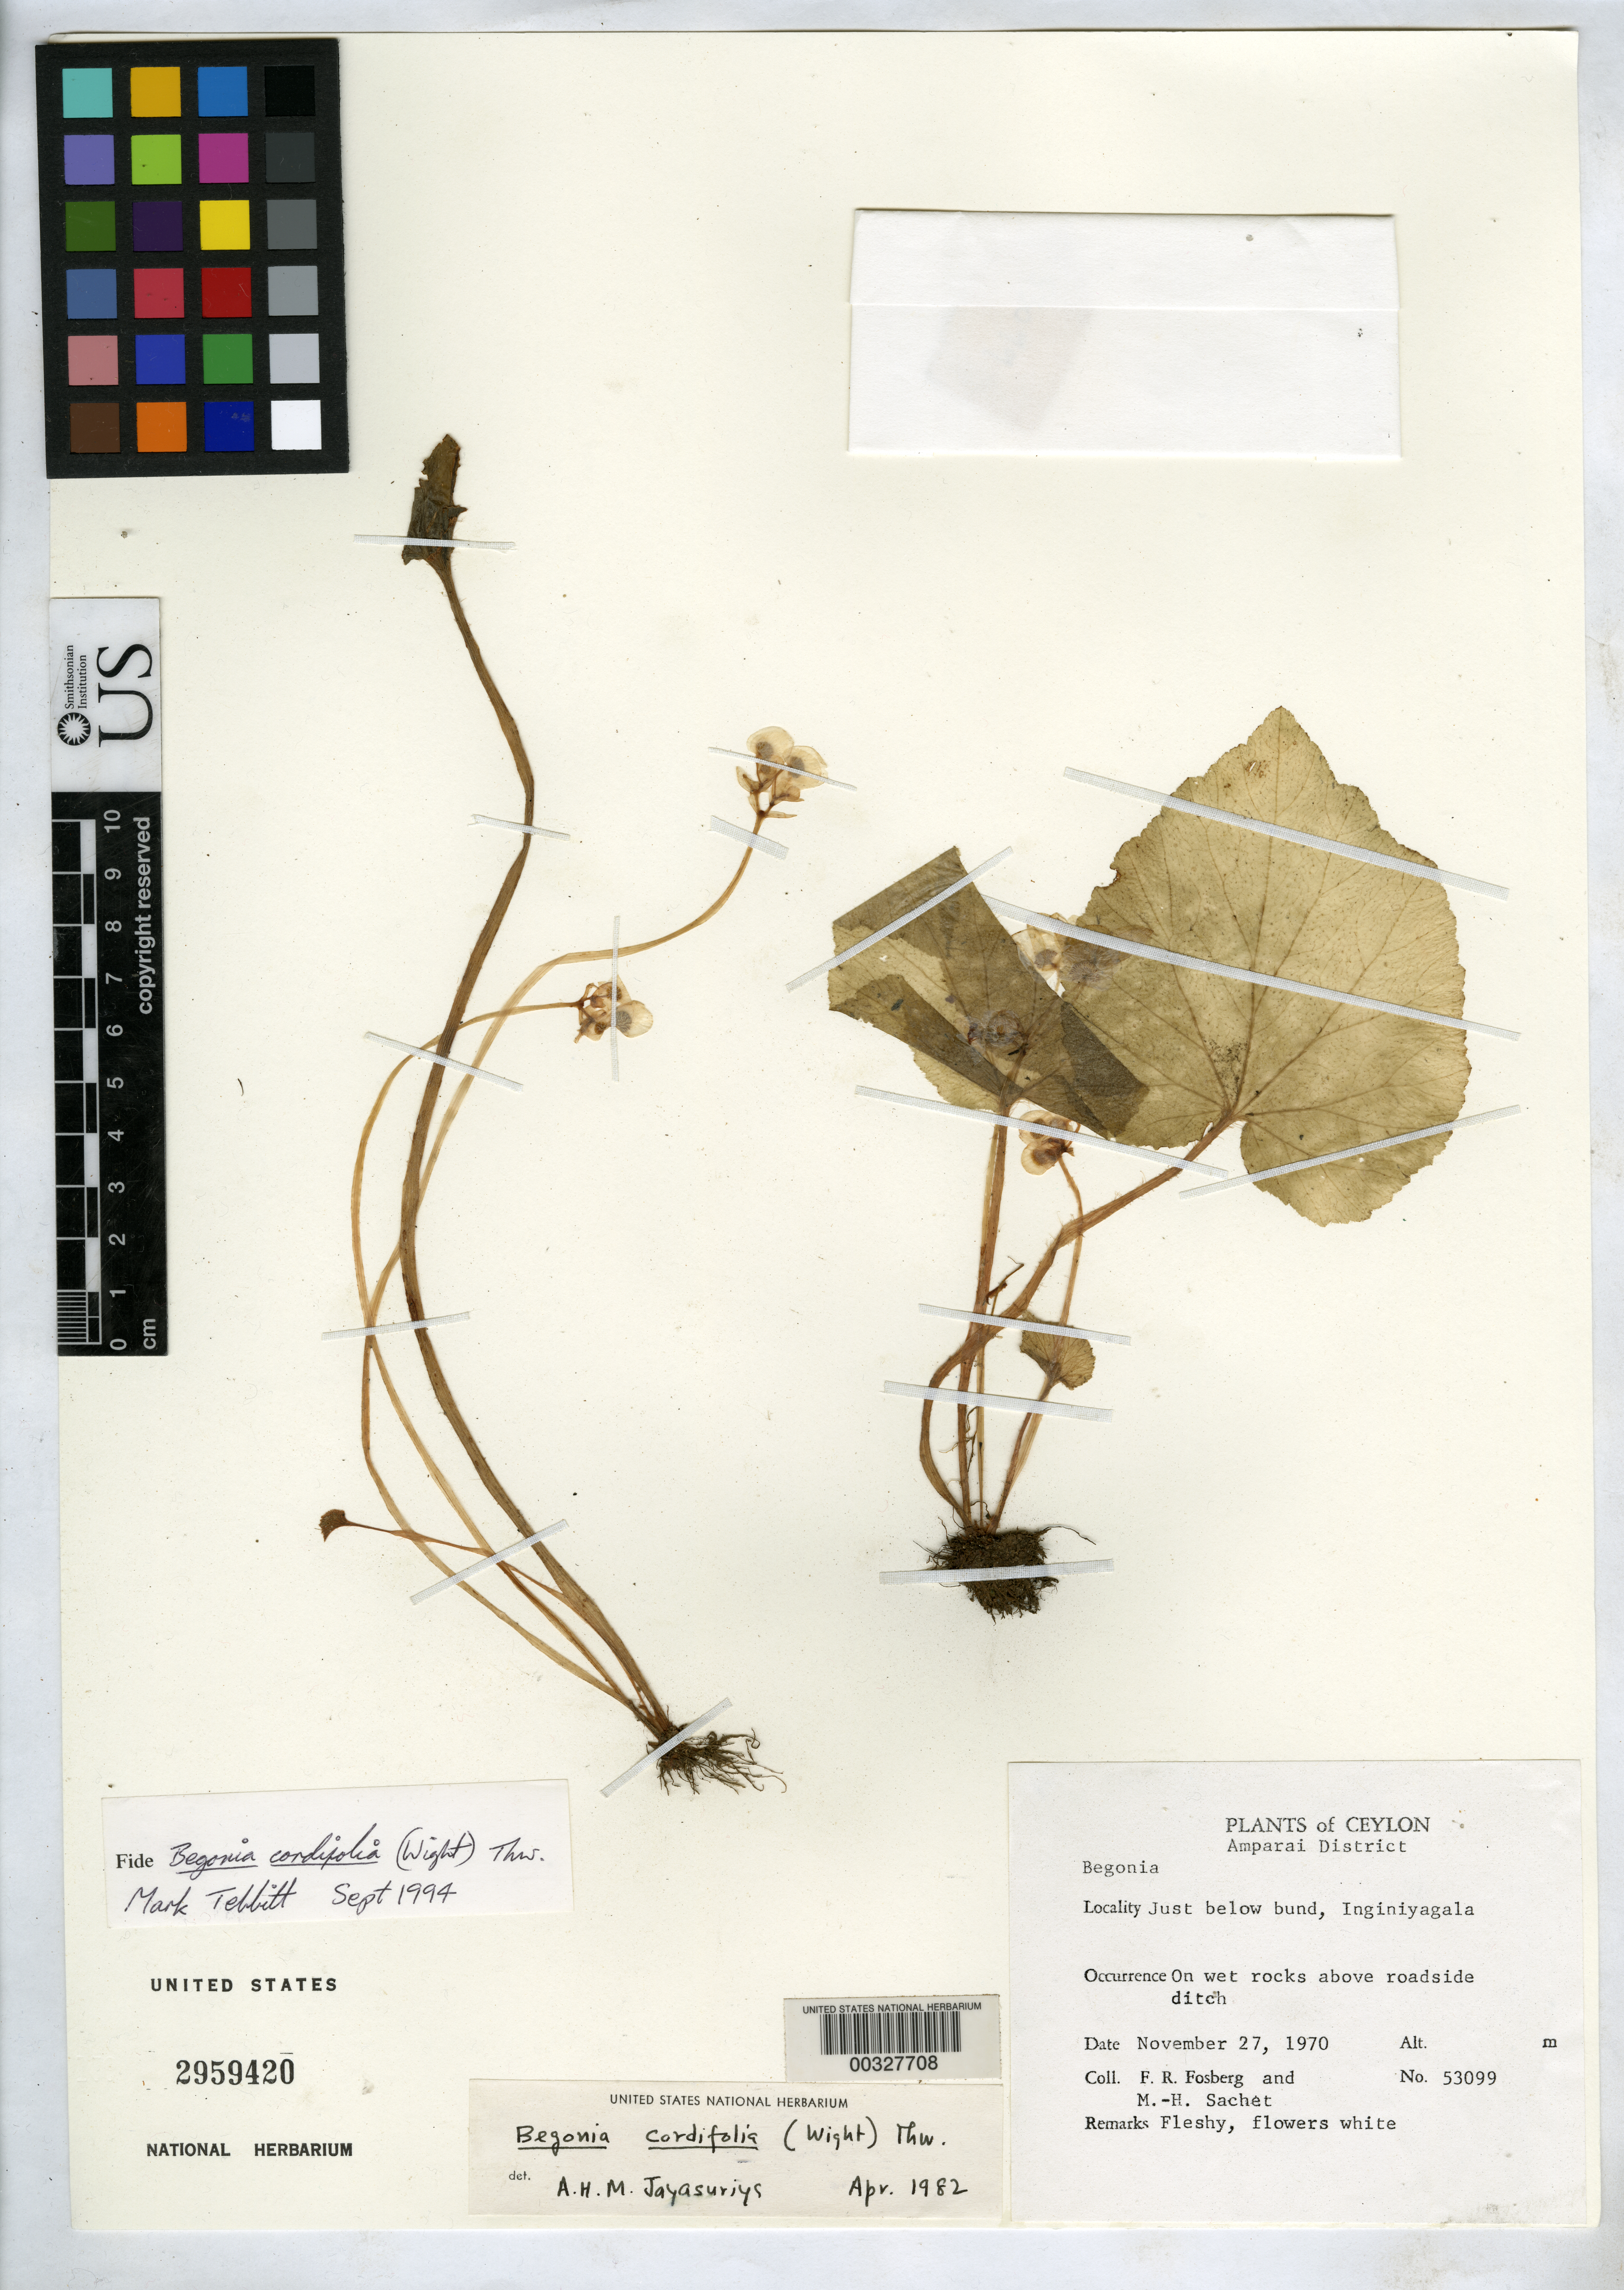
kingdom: Plantae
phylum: Tracheophyta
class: Magnoliopsida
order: Cucurbitales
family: Begoniaceae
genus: Begonia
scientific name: Begonia cordifolia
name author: (Wight) Thwaites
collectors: F. R. Fosberg & M.-H. Sachet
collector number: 53099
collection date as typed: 27 Nov 1970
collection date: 1970-11-27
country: Sri Lanka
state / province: Eastern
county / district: Amparai Dist.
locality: Just below bund, inginiyagala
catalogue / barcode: US 2959420